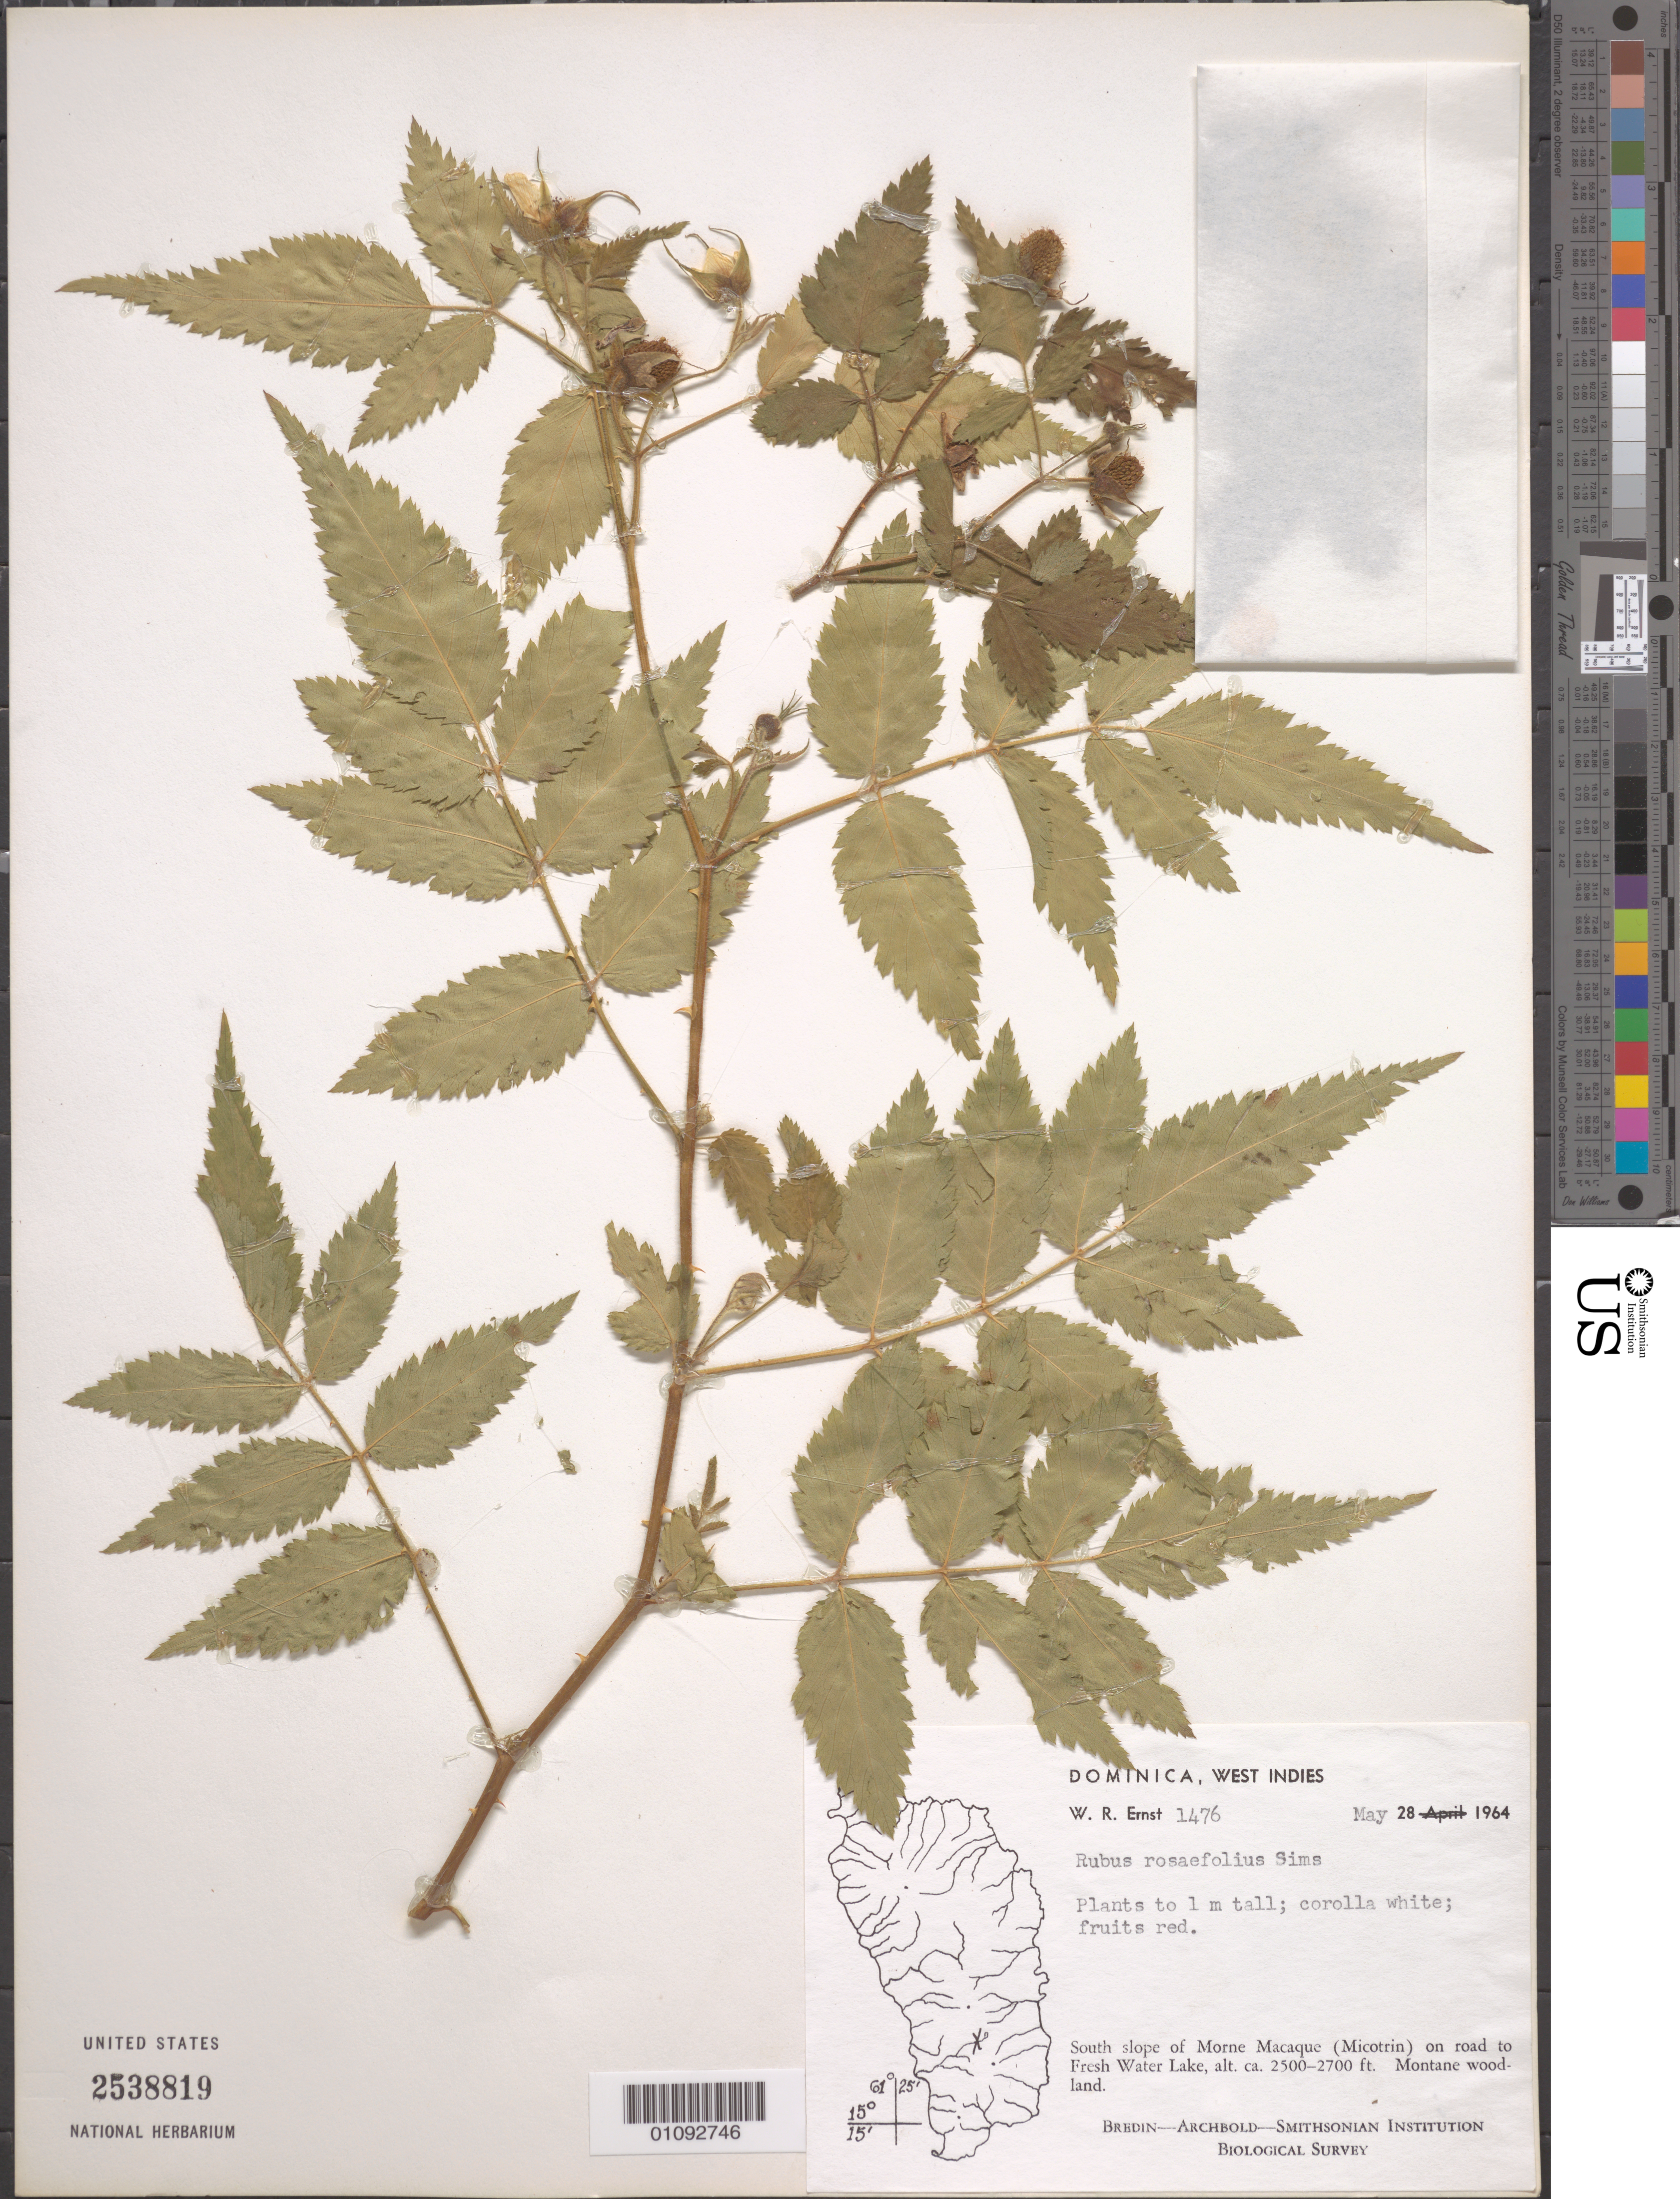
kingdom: Plantae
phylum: Tracheophyta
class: Magnoliopsida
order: Rosales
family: Rosaceae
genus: Rubus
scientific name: Rubus rosifolius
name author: Sm.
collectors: W. R. Ernst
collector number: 1476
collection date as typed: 28 May 1964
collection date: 1964-05-28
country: Dominica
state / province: St. George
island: Dominica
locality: S slopes of Morne Macaque (Micotrin) on road to Fresh Water Lake.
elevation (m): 762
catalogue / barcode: US 2538819